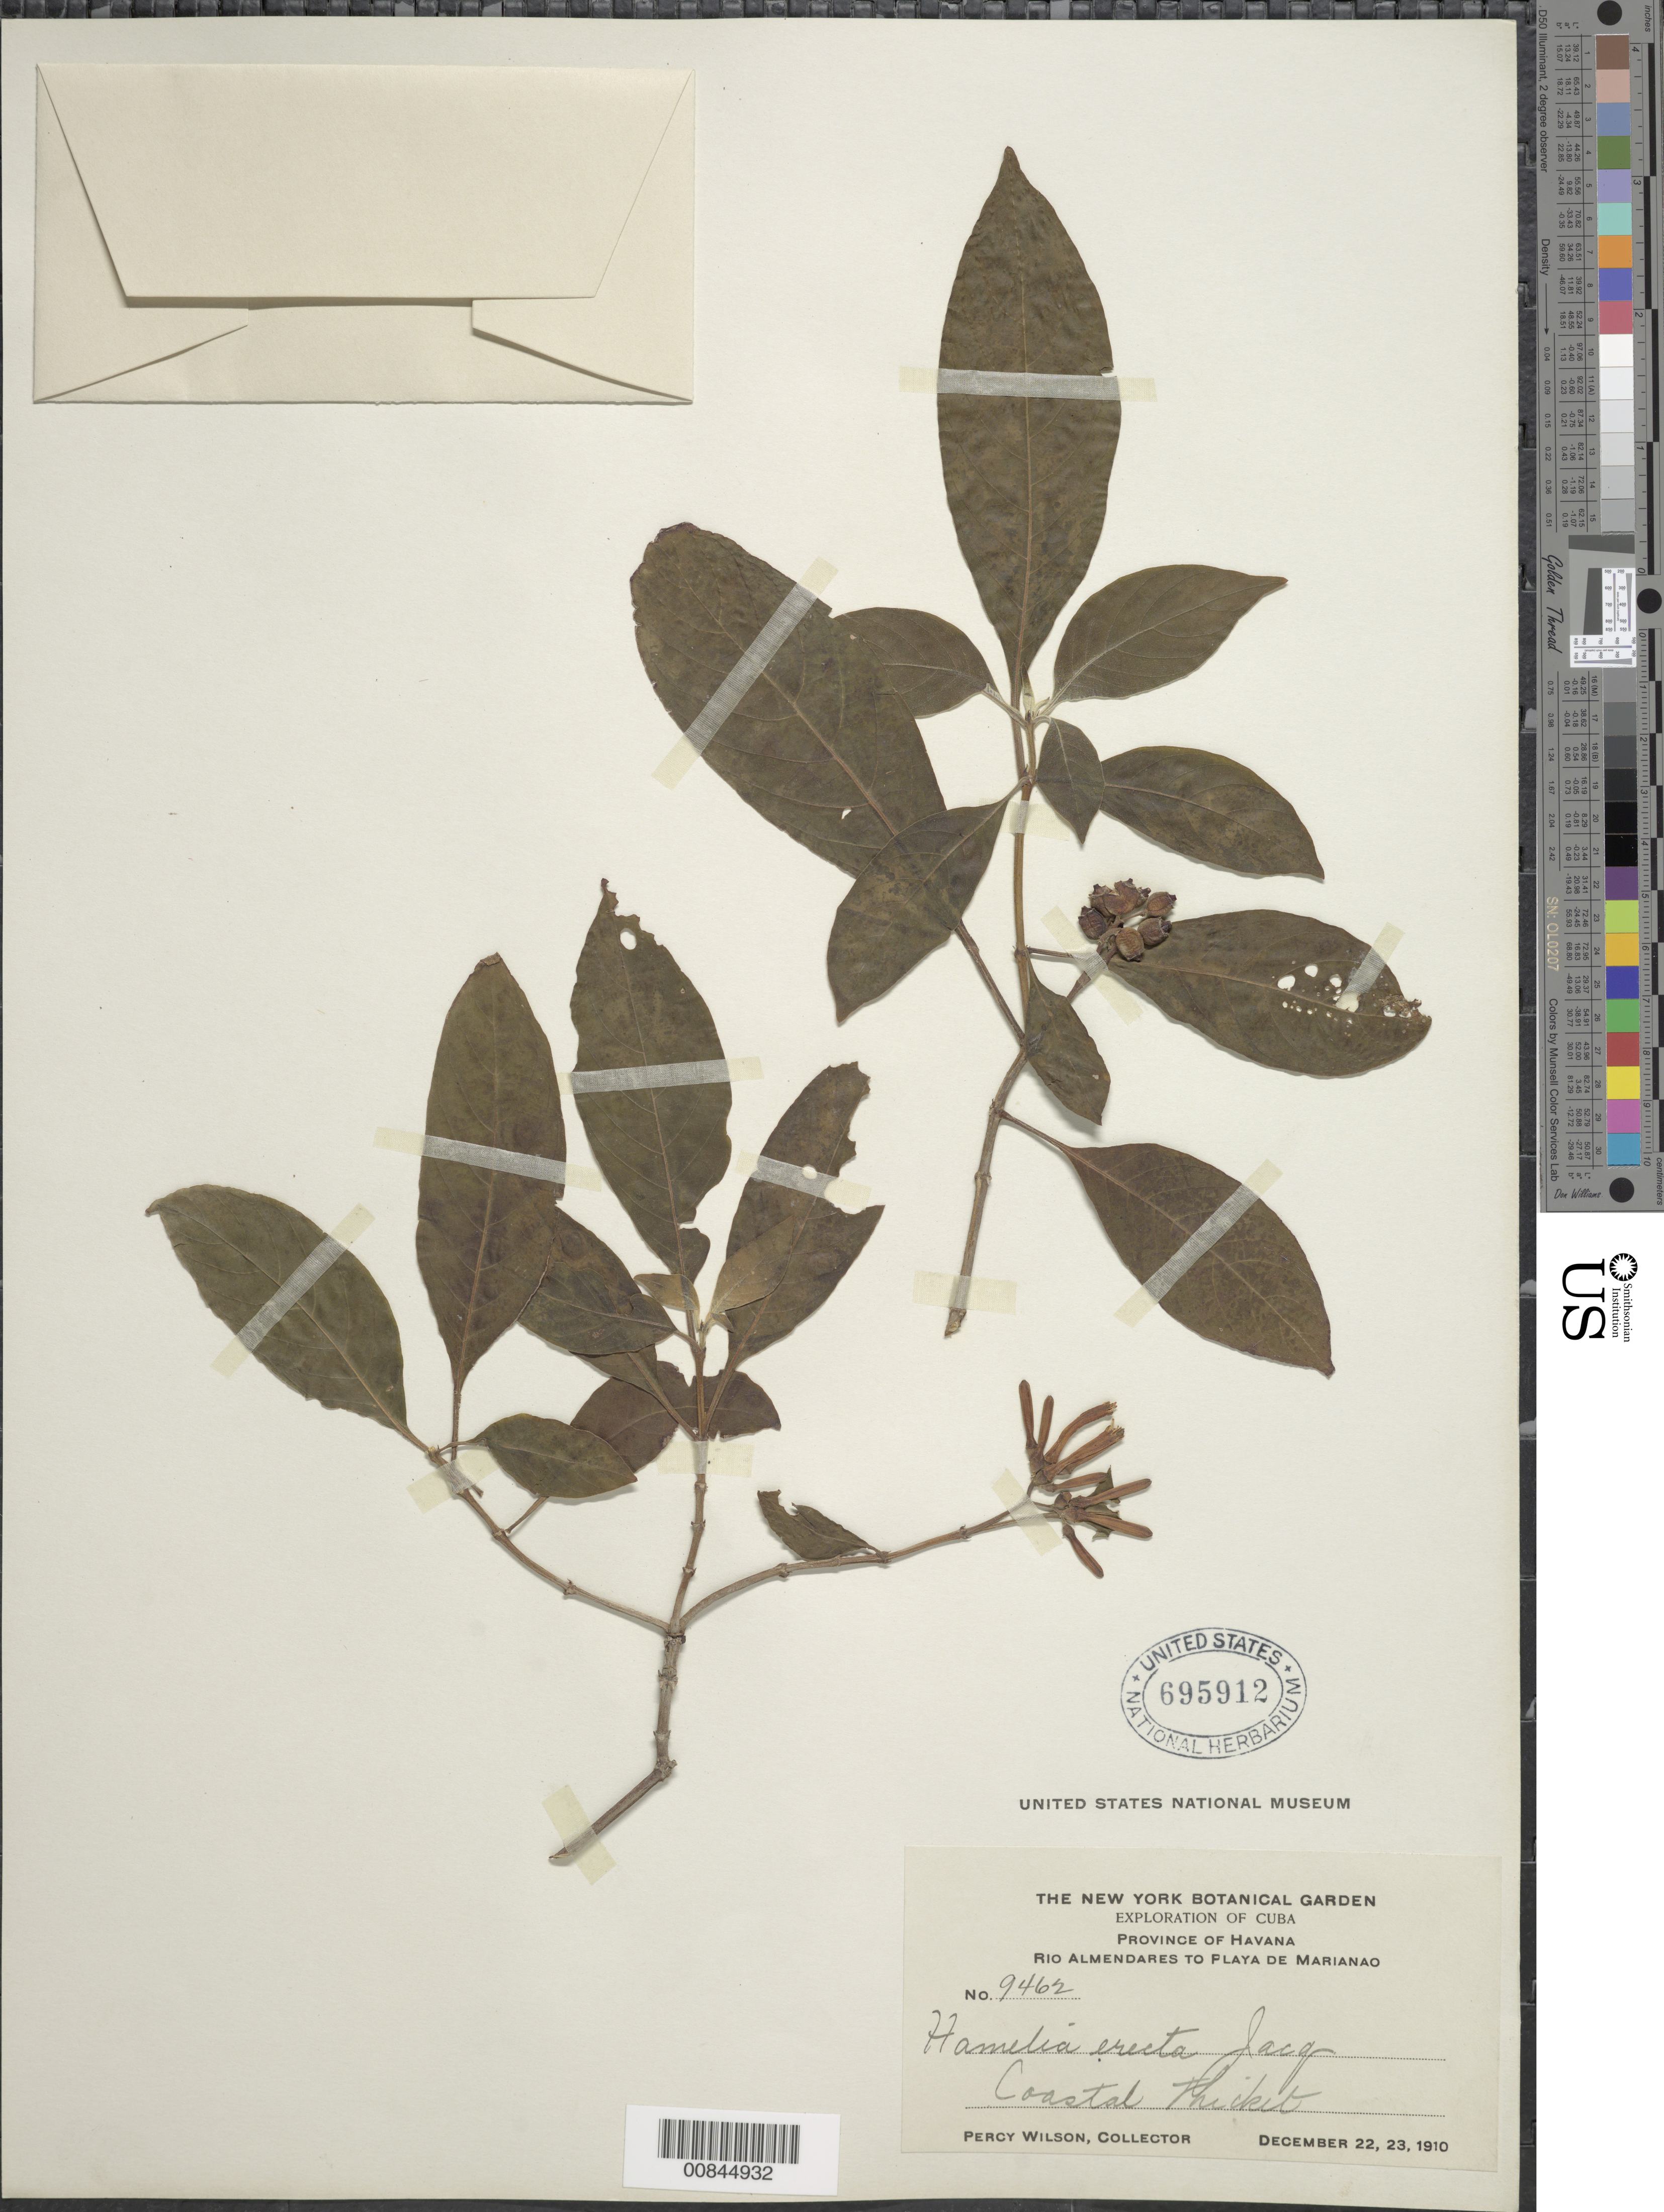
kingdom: Plantae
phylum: Tracheophyta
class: Magnoliopsida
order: Gentianales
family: Rubiaceae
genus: Hamelia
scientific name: Hamelia patens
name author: Jacq.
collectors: P. Wilson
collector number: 9462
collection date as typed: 22 Dec 1910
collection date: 1910-12-22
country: Cuba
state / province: La Habana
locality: Rio Almendares to Playa Mariano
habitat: Coastal thicket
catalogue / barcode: US 695912